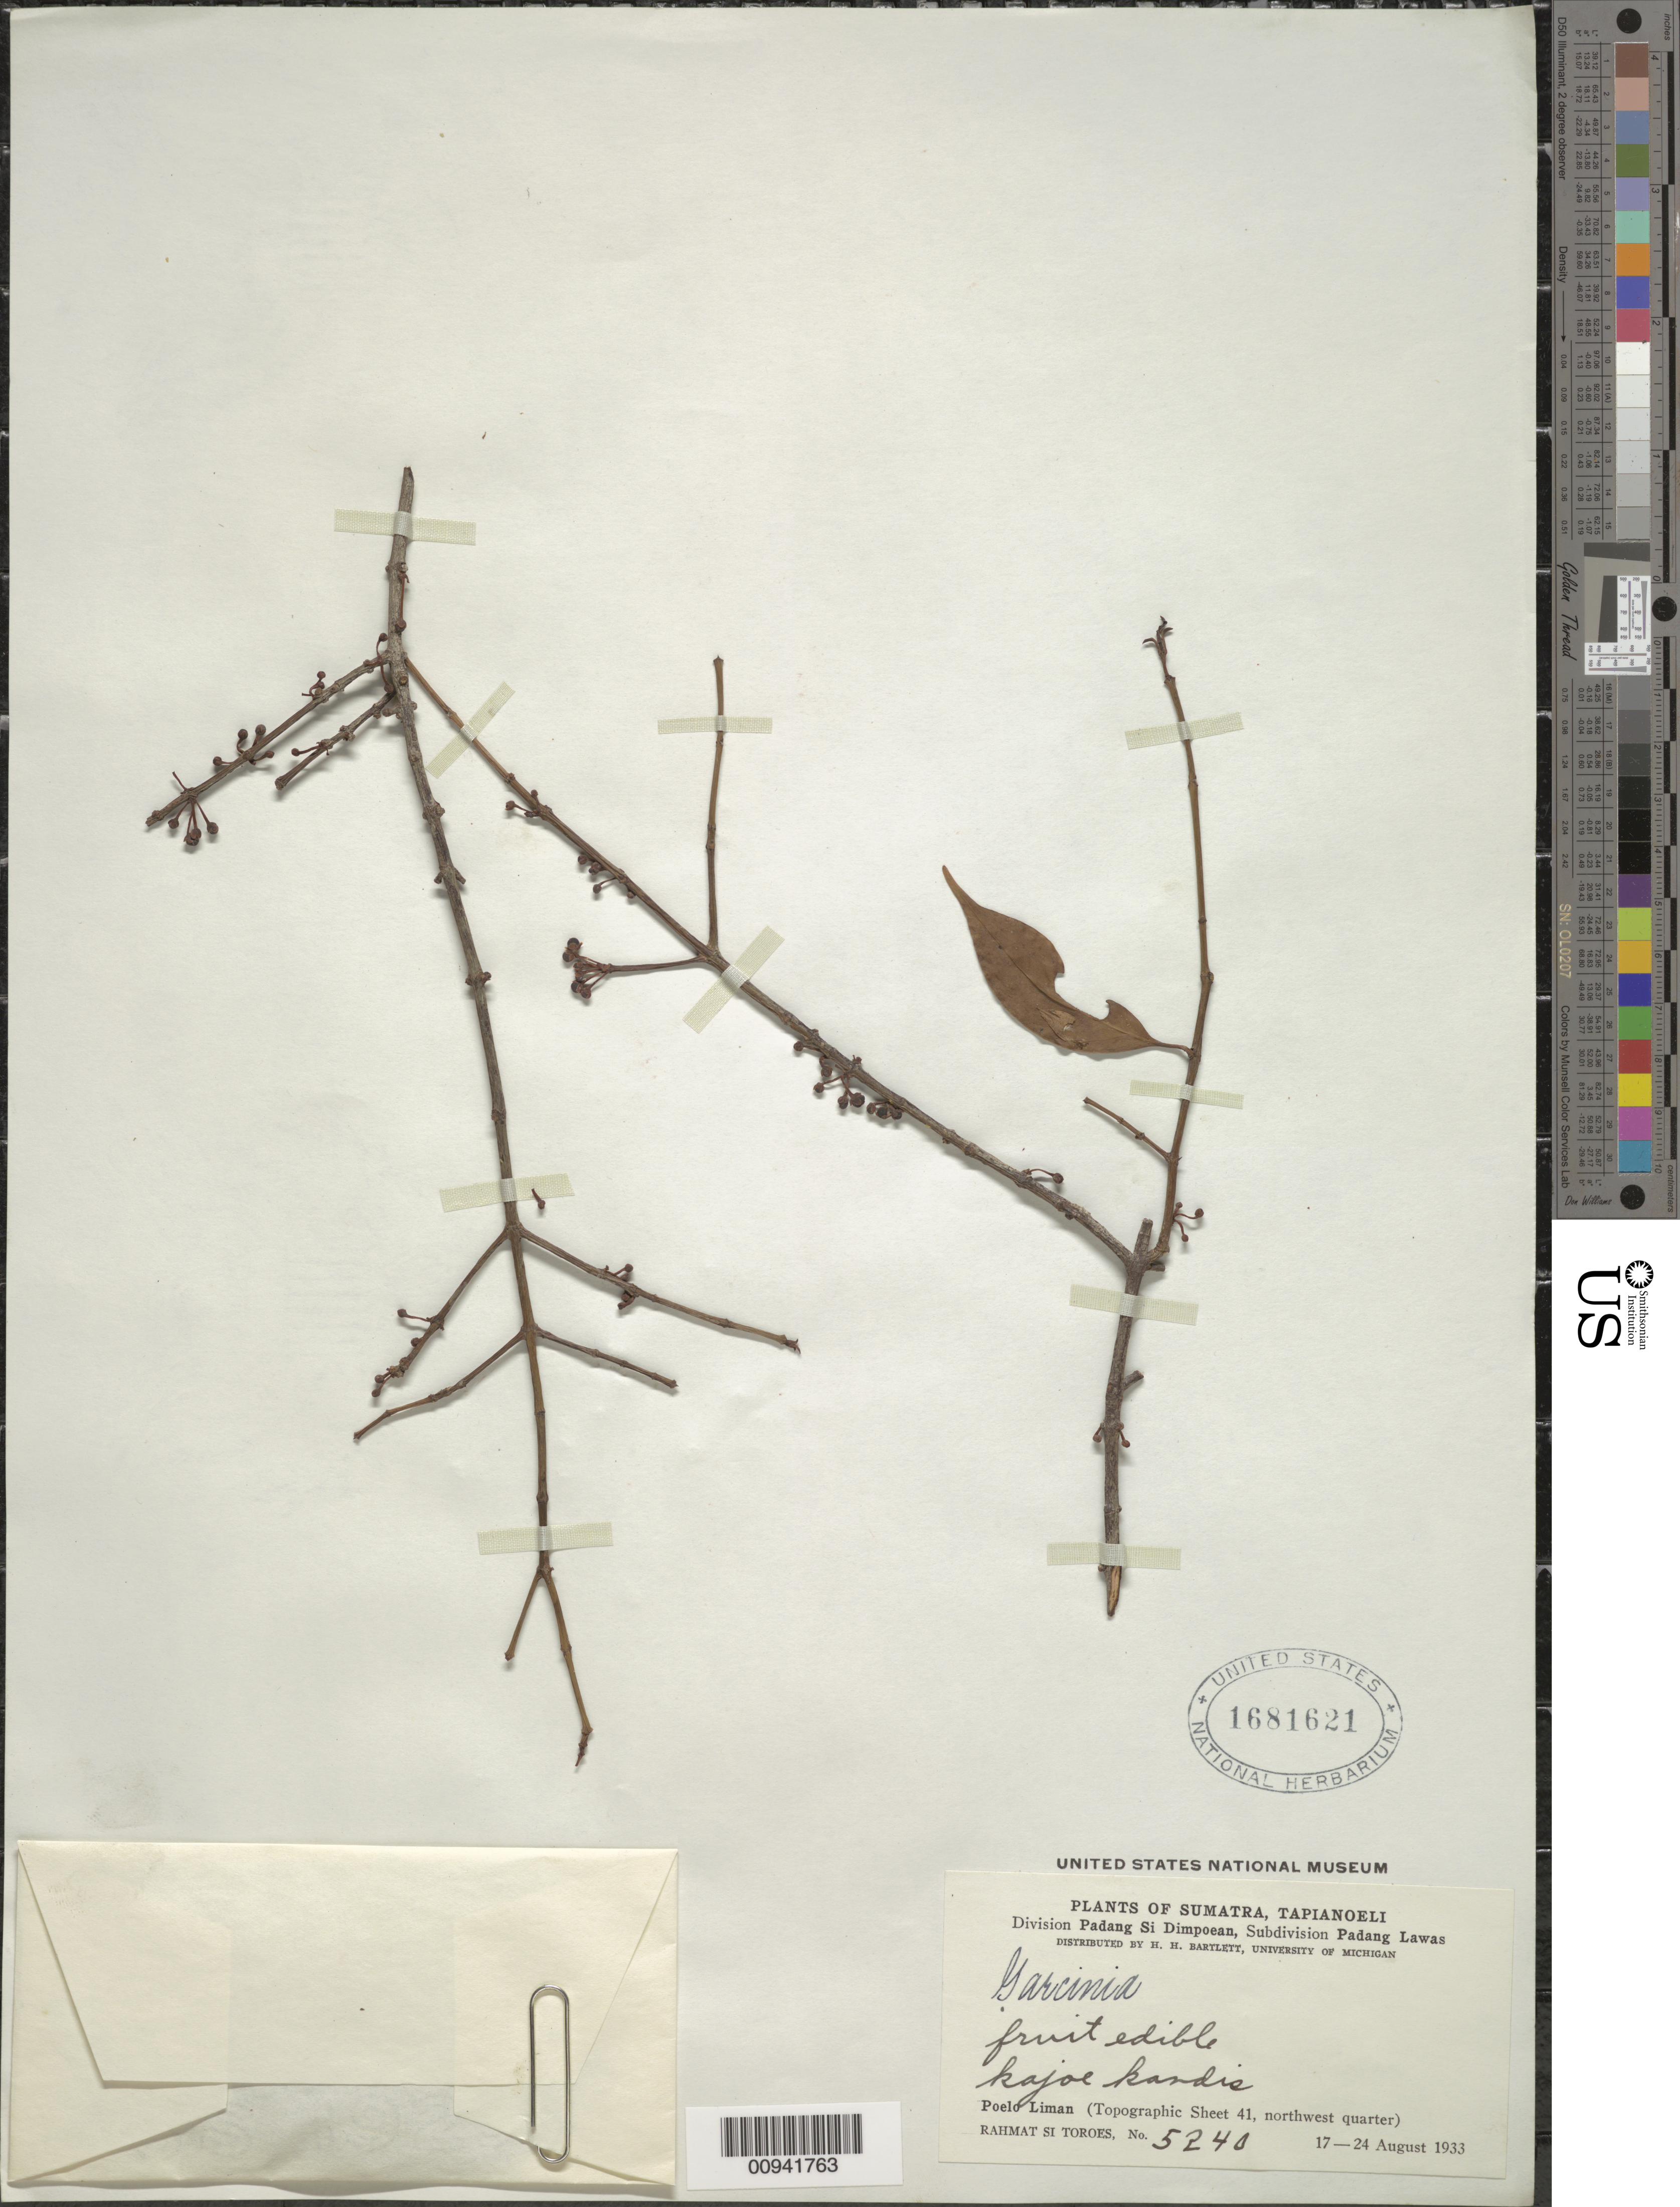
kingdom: Plantae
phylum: Tracheophyta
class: Magnoliopsida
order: Malpighiales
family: Clusiaceae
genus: Garcinia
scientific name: Garcinia sp.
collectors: Rahmat Si Boeea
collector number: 5240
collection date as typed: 17 Aug 1933 to 24 Aug 1933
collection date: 1933-08-17/1933-08-24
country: Indonesia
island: Sumatra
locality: Division Padang Si Dimpoean, Subdivision Padang Lawas; Poelo Liman (Topographic sheet 41, northwest quarter)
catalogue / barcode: US 1681621